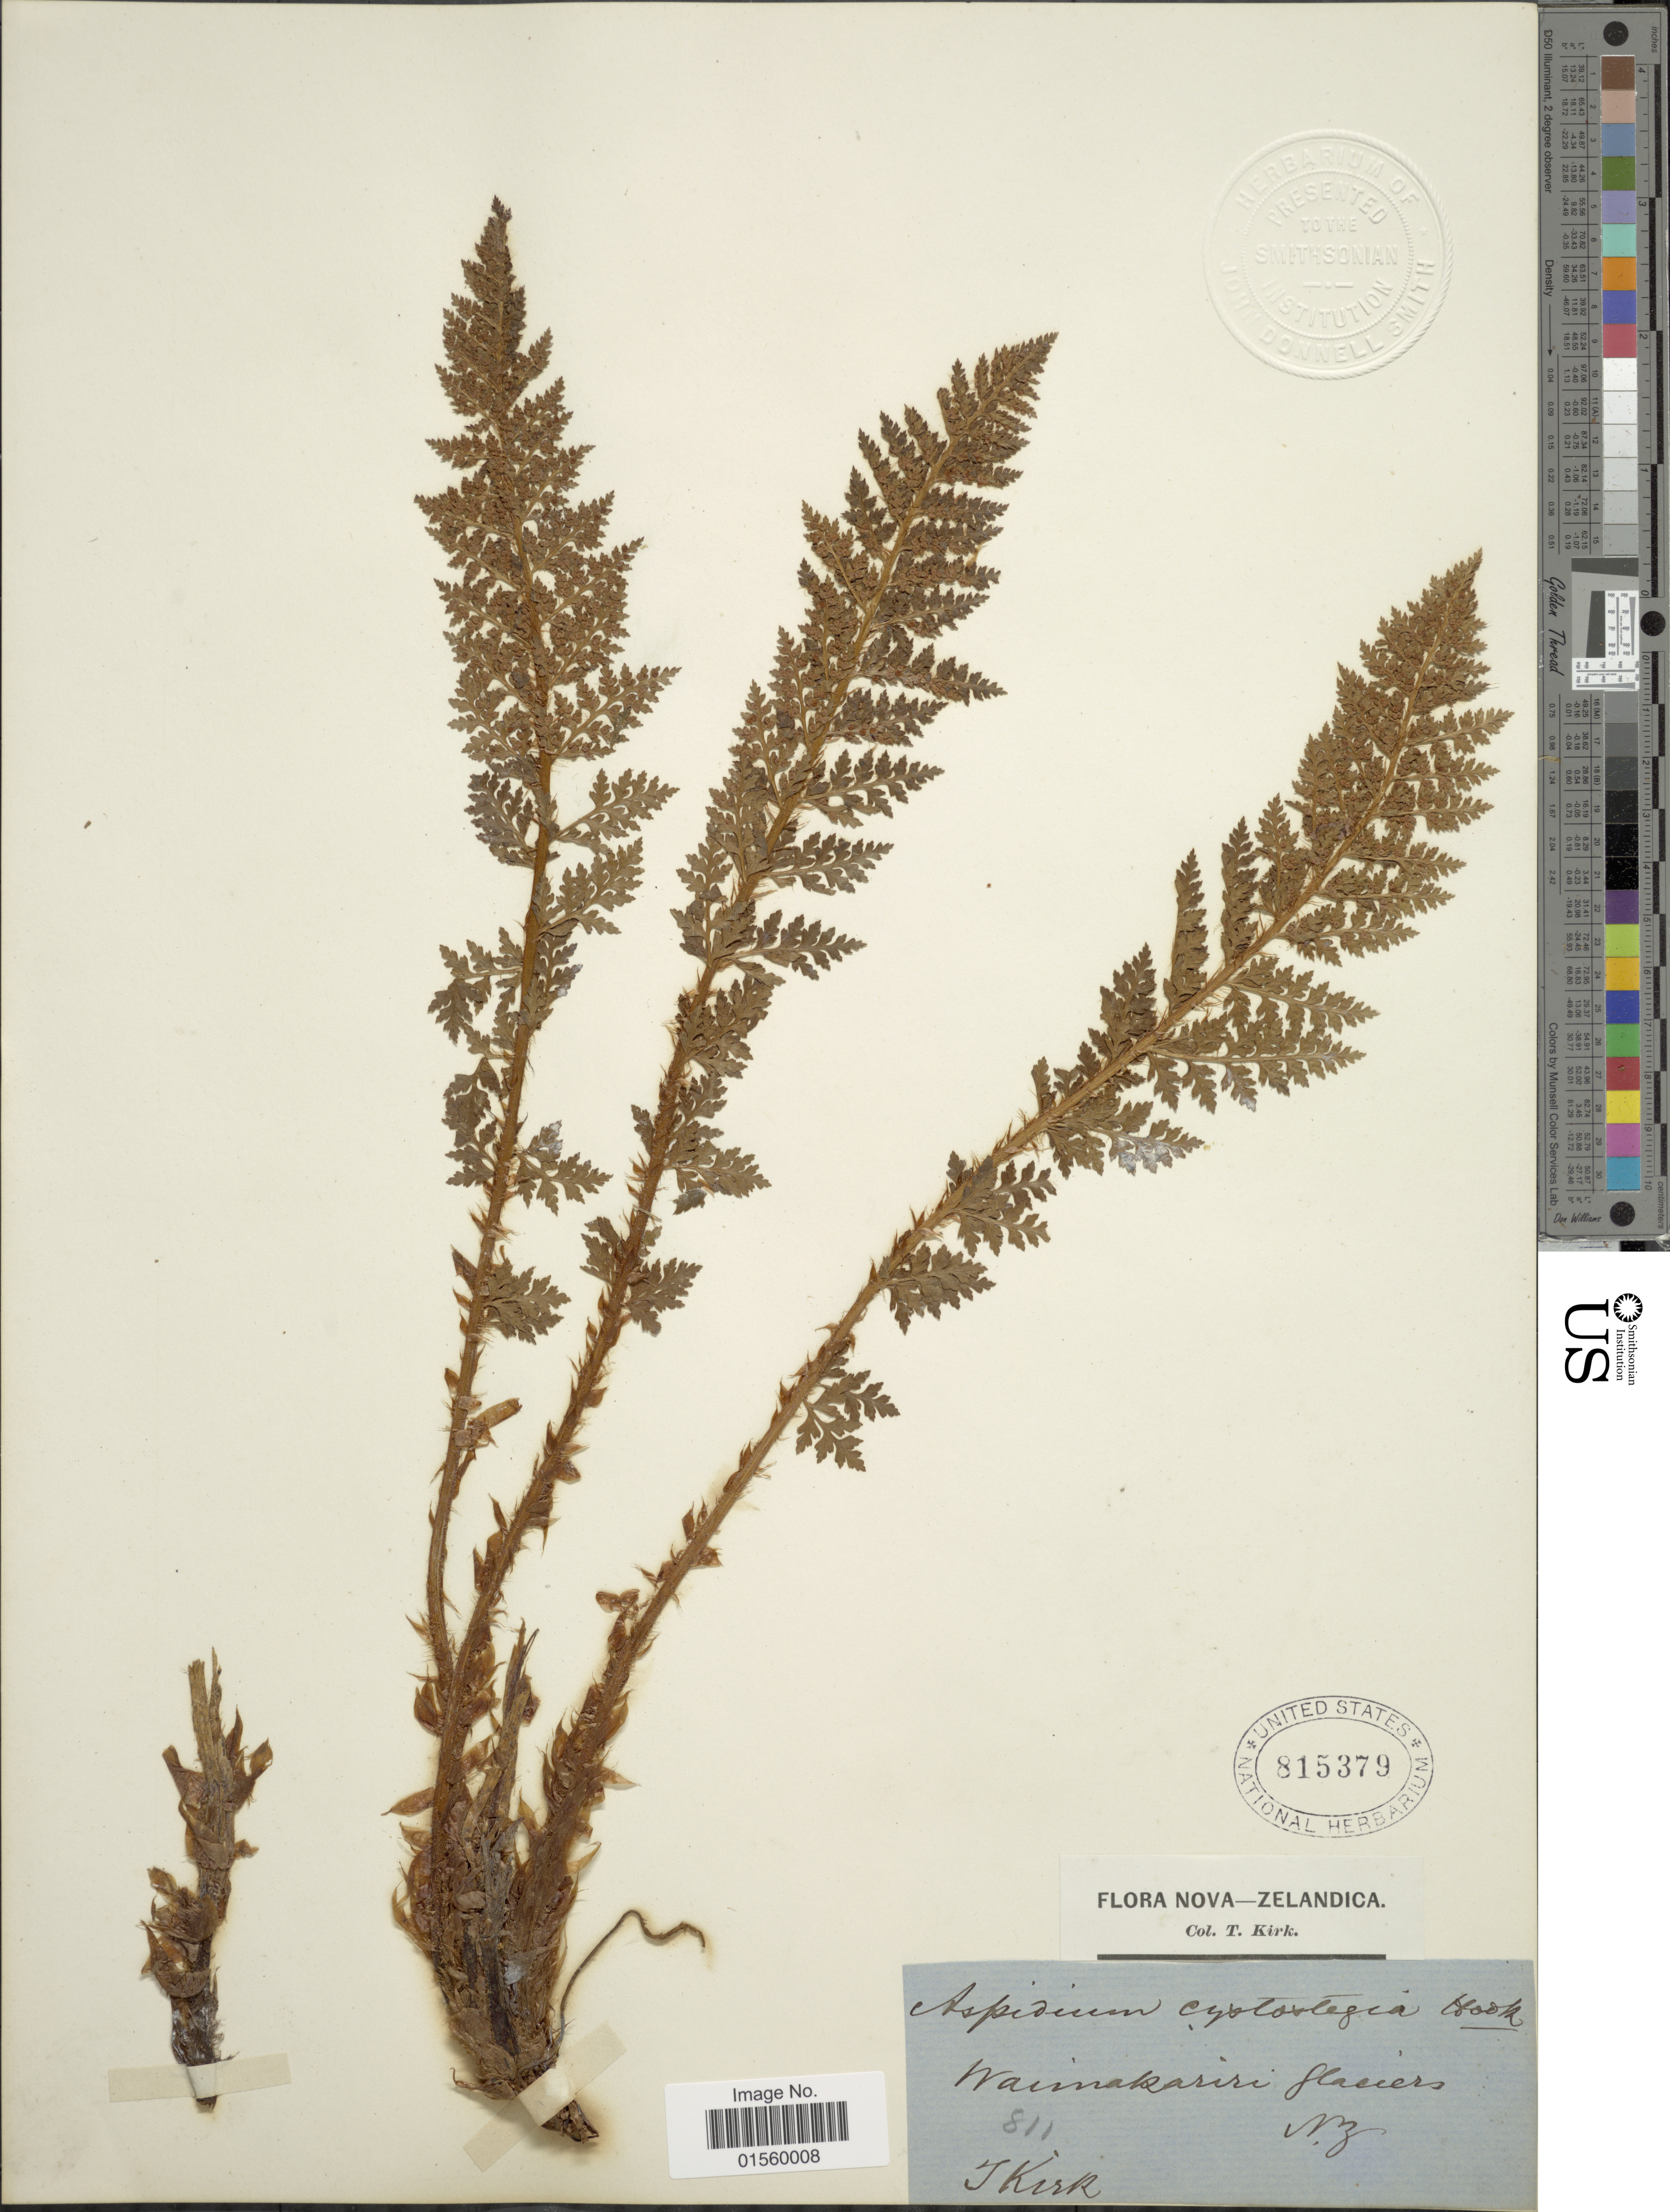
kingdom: Plantae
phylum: Tracheophyta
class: Polypodiopsida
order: Polypodiales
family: Dryopteridaceae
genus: Polystichum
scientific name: Polystichum cystostegia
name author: (Hook.) J.B. Armstr.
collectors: T. Kirk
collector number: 811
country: New Zealand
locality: Waimakariri Glaciers, Nova-Zelandica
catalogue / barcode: US 815379